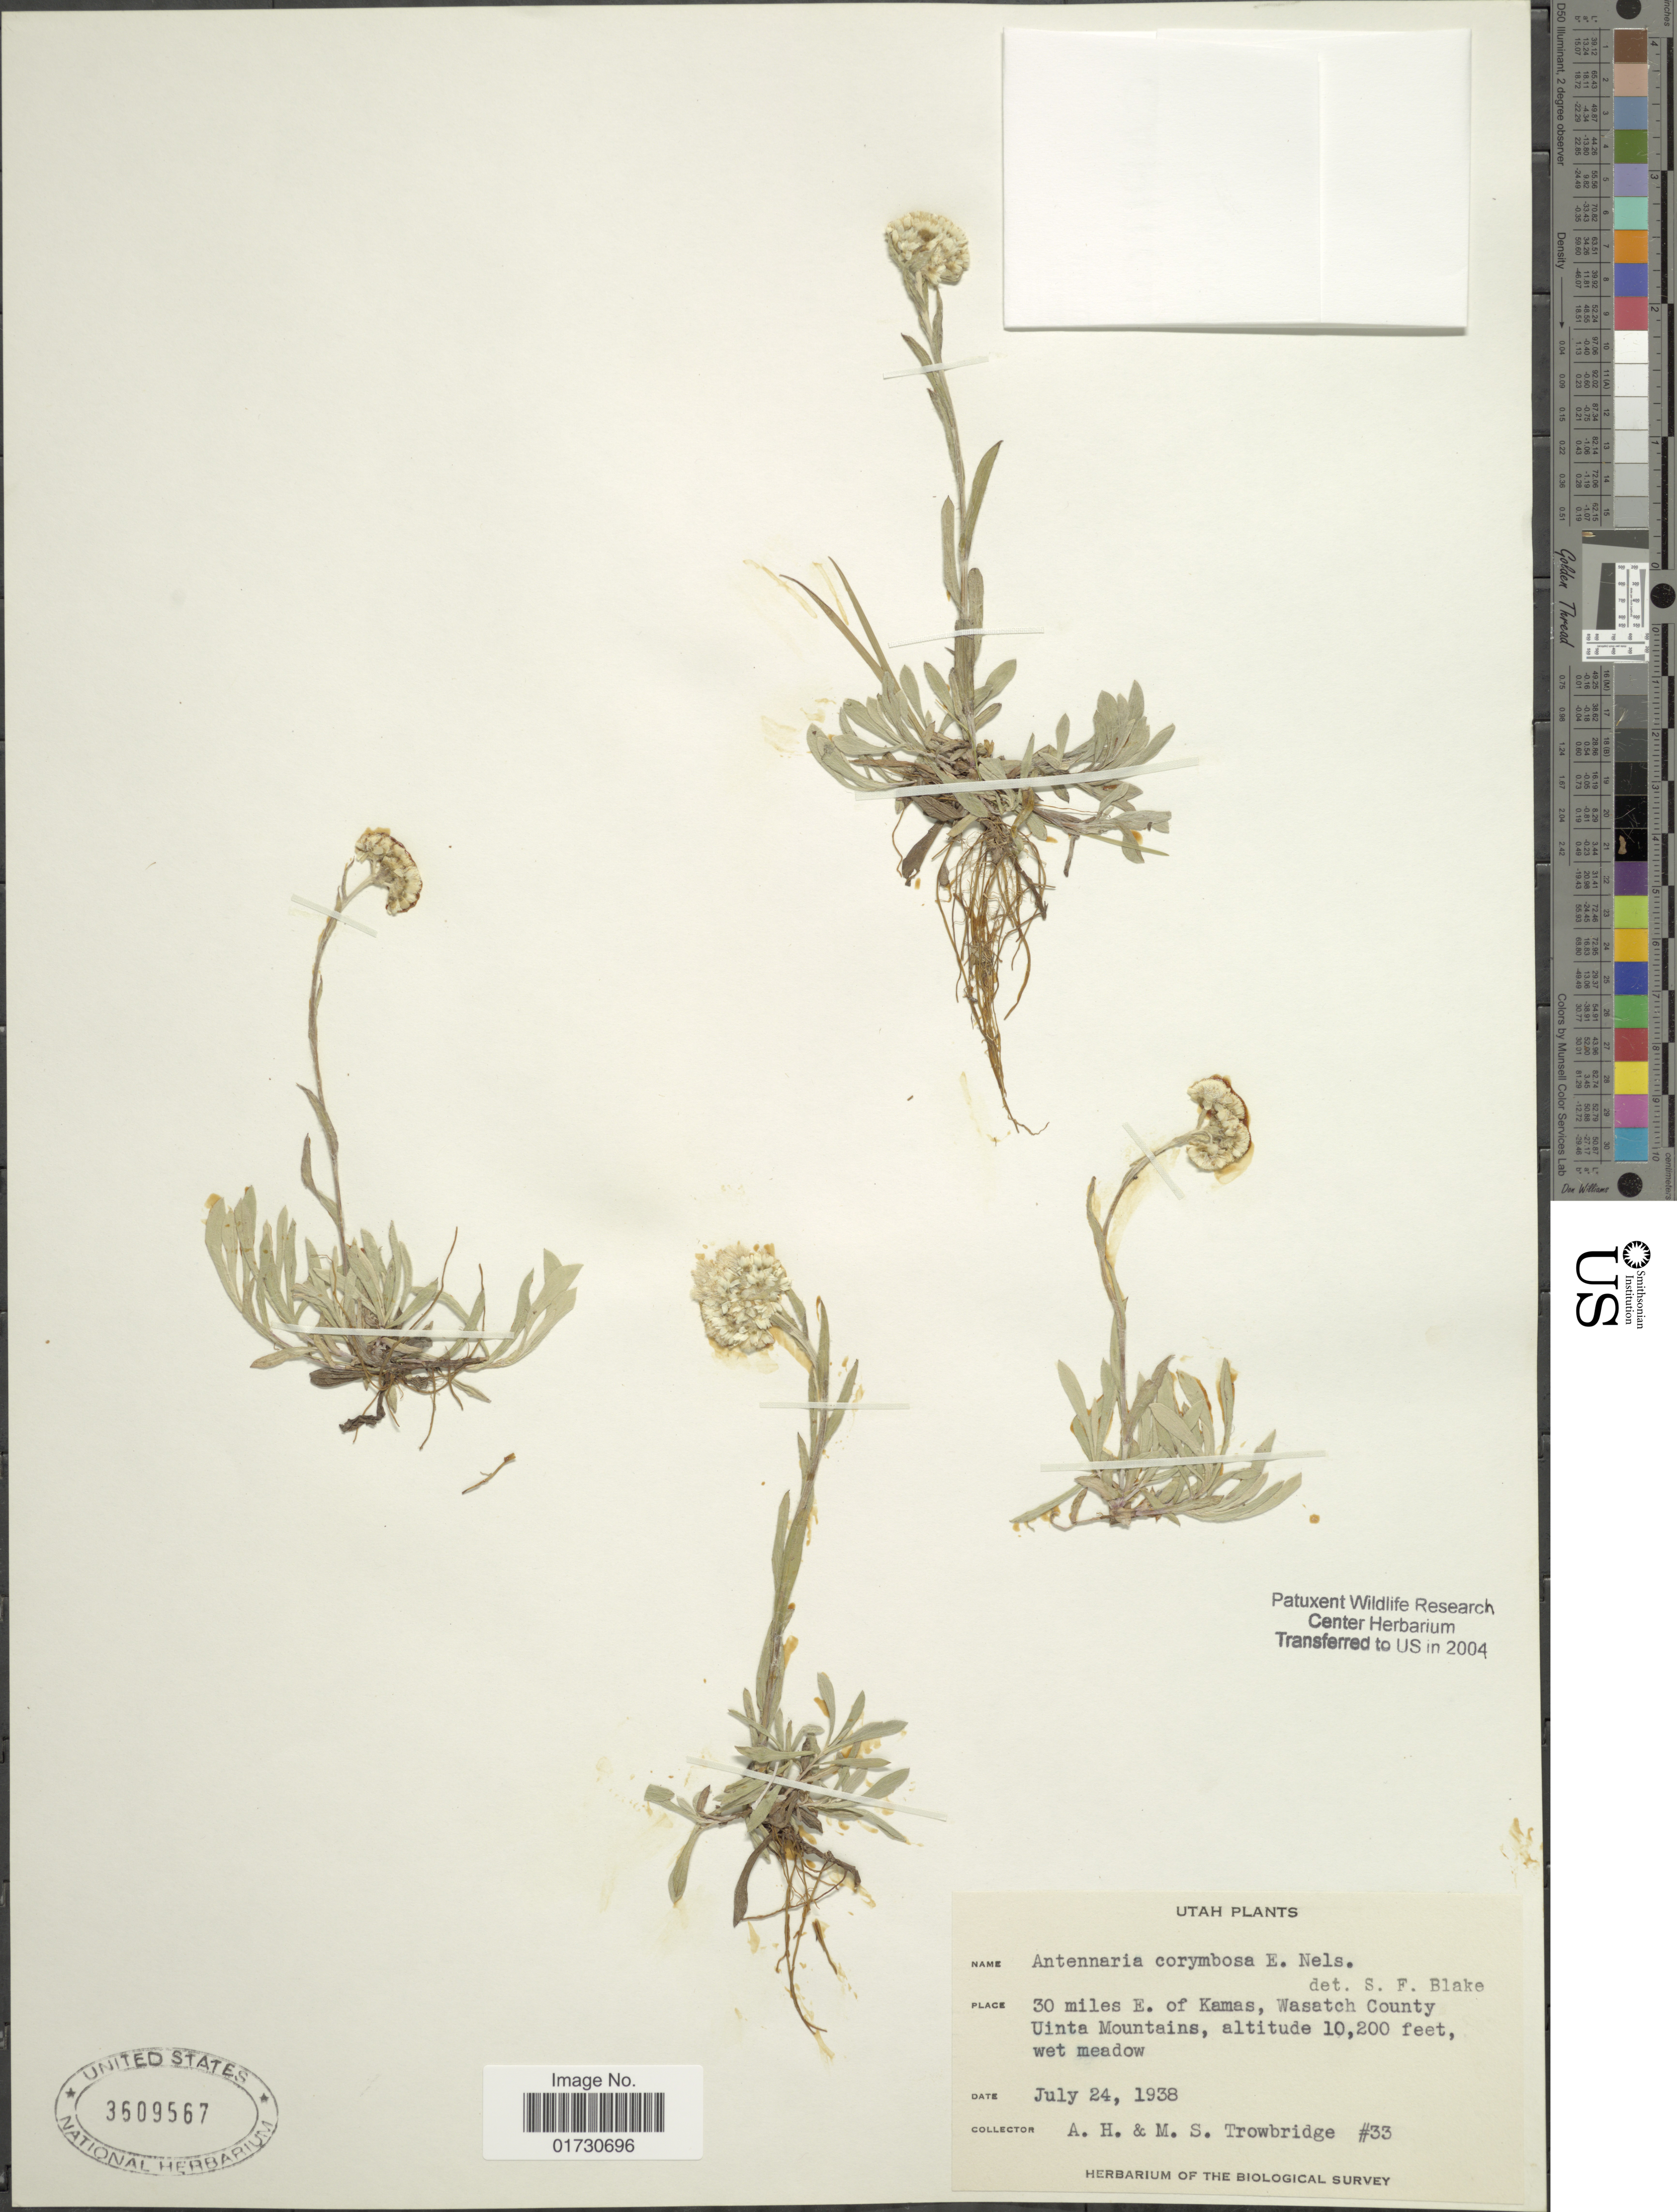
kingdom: Plantae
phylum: Tracheophyta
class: Magnoliopsida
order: Asterales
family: Asteraceae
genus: Antennaria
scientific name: Antennaria corymbosa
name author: E.E. Nelson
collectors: A. H. Trowbridge & M. Trowbridge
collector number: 33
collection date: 1938-07-24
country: United States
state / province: Utah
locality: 30 miles E. of Kamas, Wasatch County Uinta Mountains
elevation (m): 3109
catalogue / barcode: US 3609567